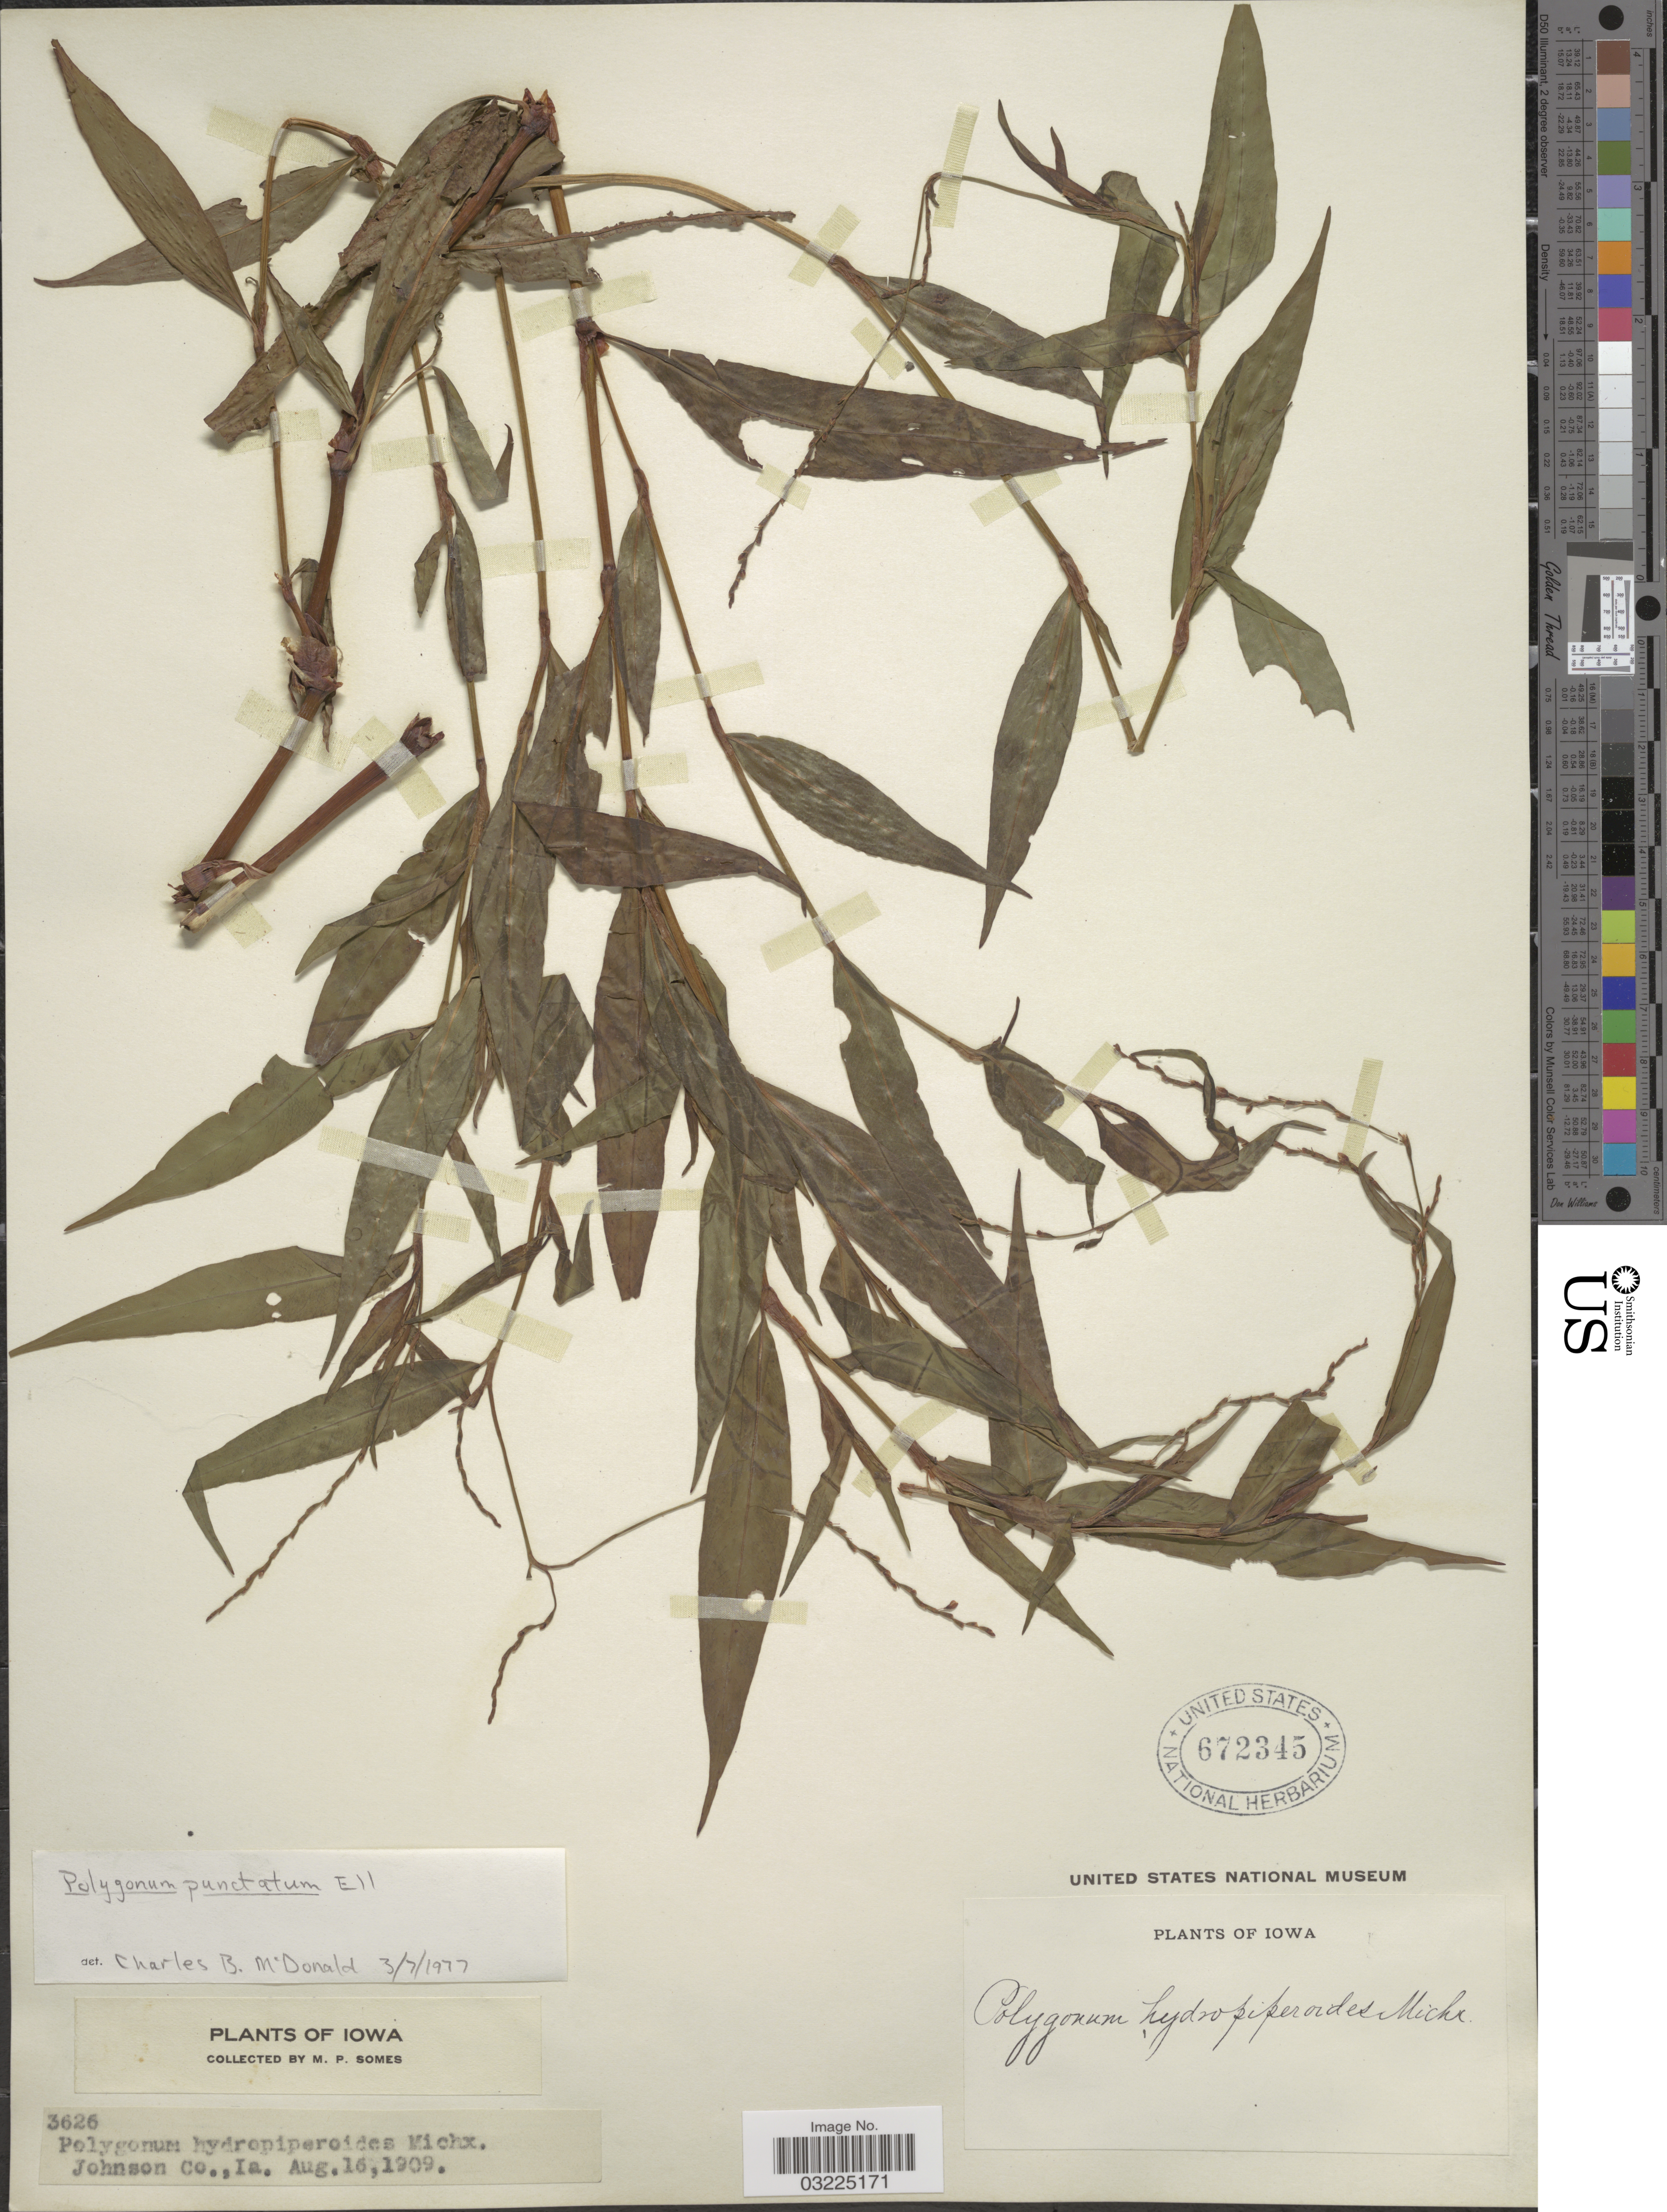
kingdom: Plantae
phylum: Tracheophyta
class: Magnoliopsida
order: Caryophyllales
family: Polygonaceae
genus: Persicaria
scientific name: Persicaria punctata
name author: (Elliott) Small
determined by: Atha, D. E.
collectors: M. Somes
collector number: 3626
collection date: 1909-08-16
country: United States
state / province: Iowa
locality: Johnson Co.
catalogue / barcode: US 672345